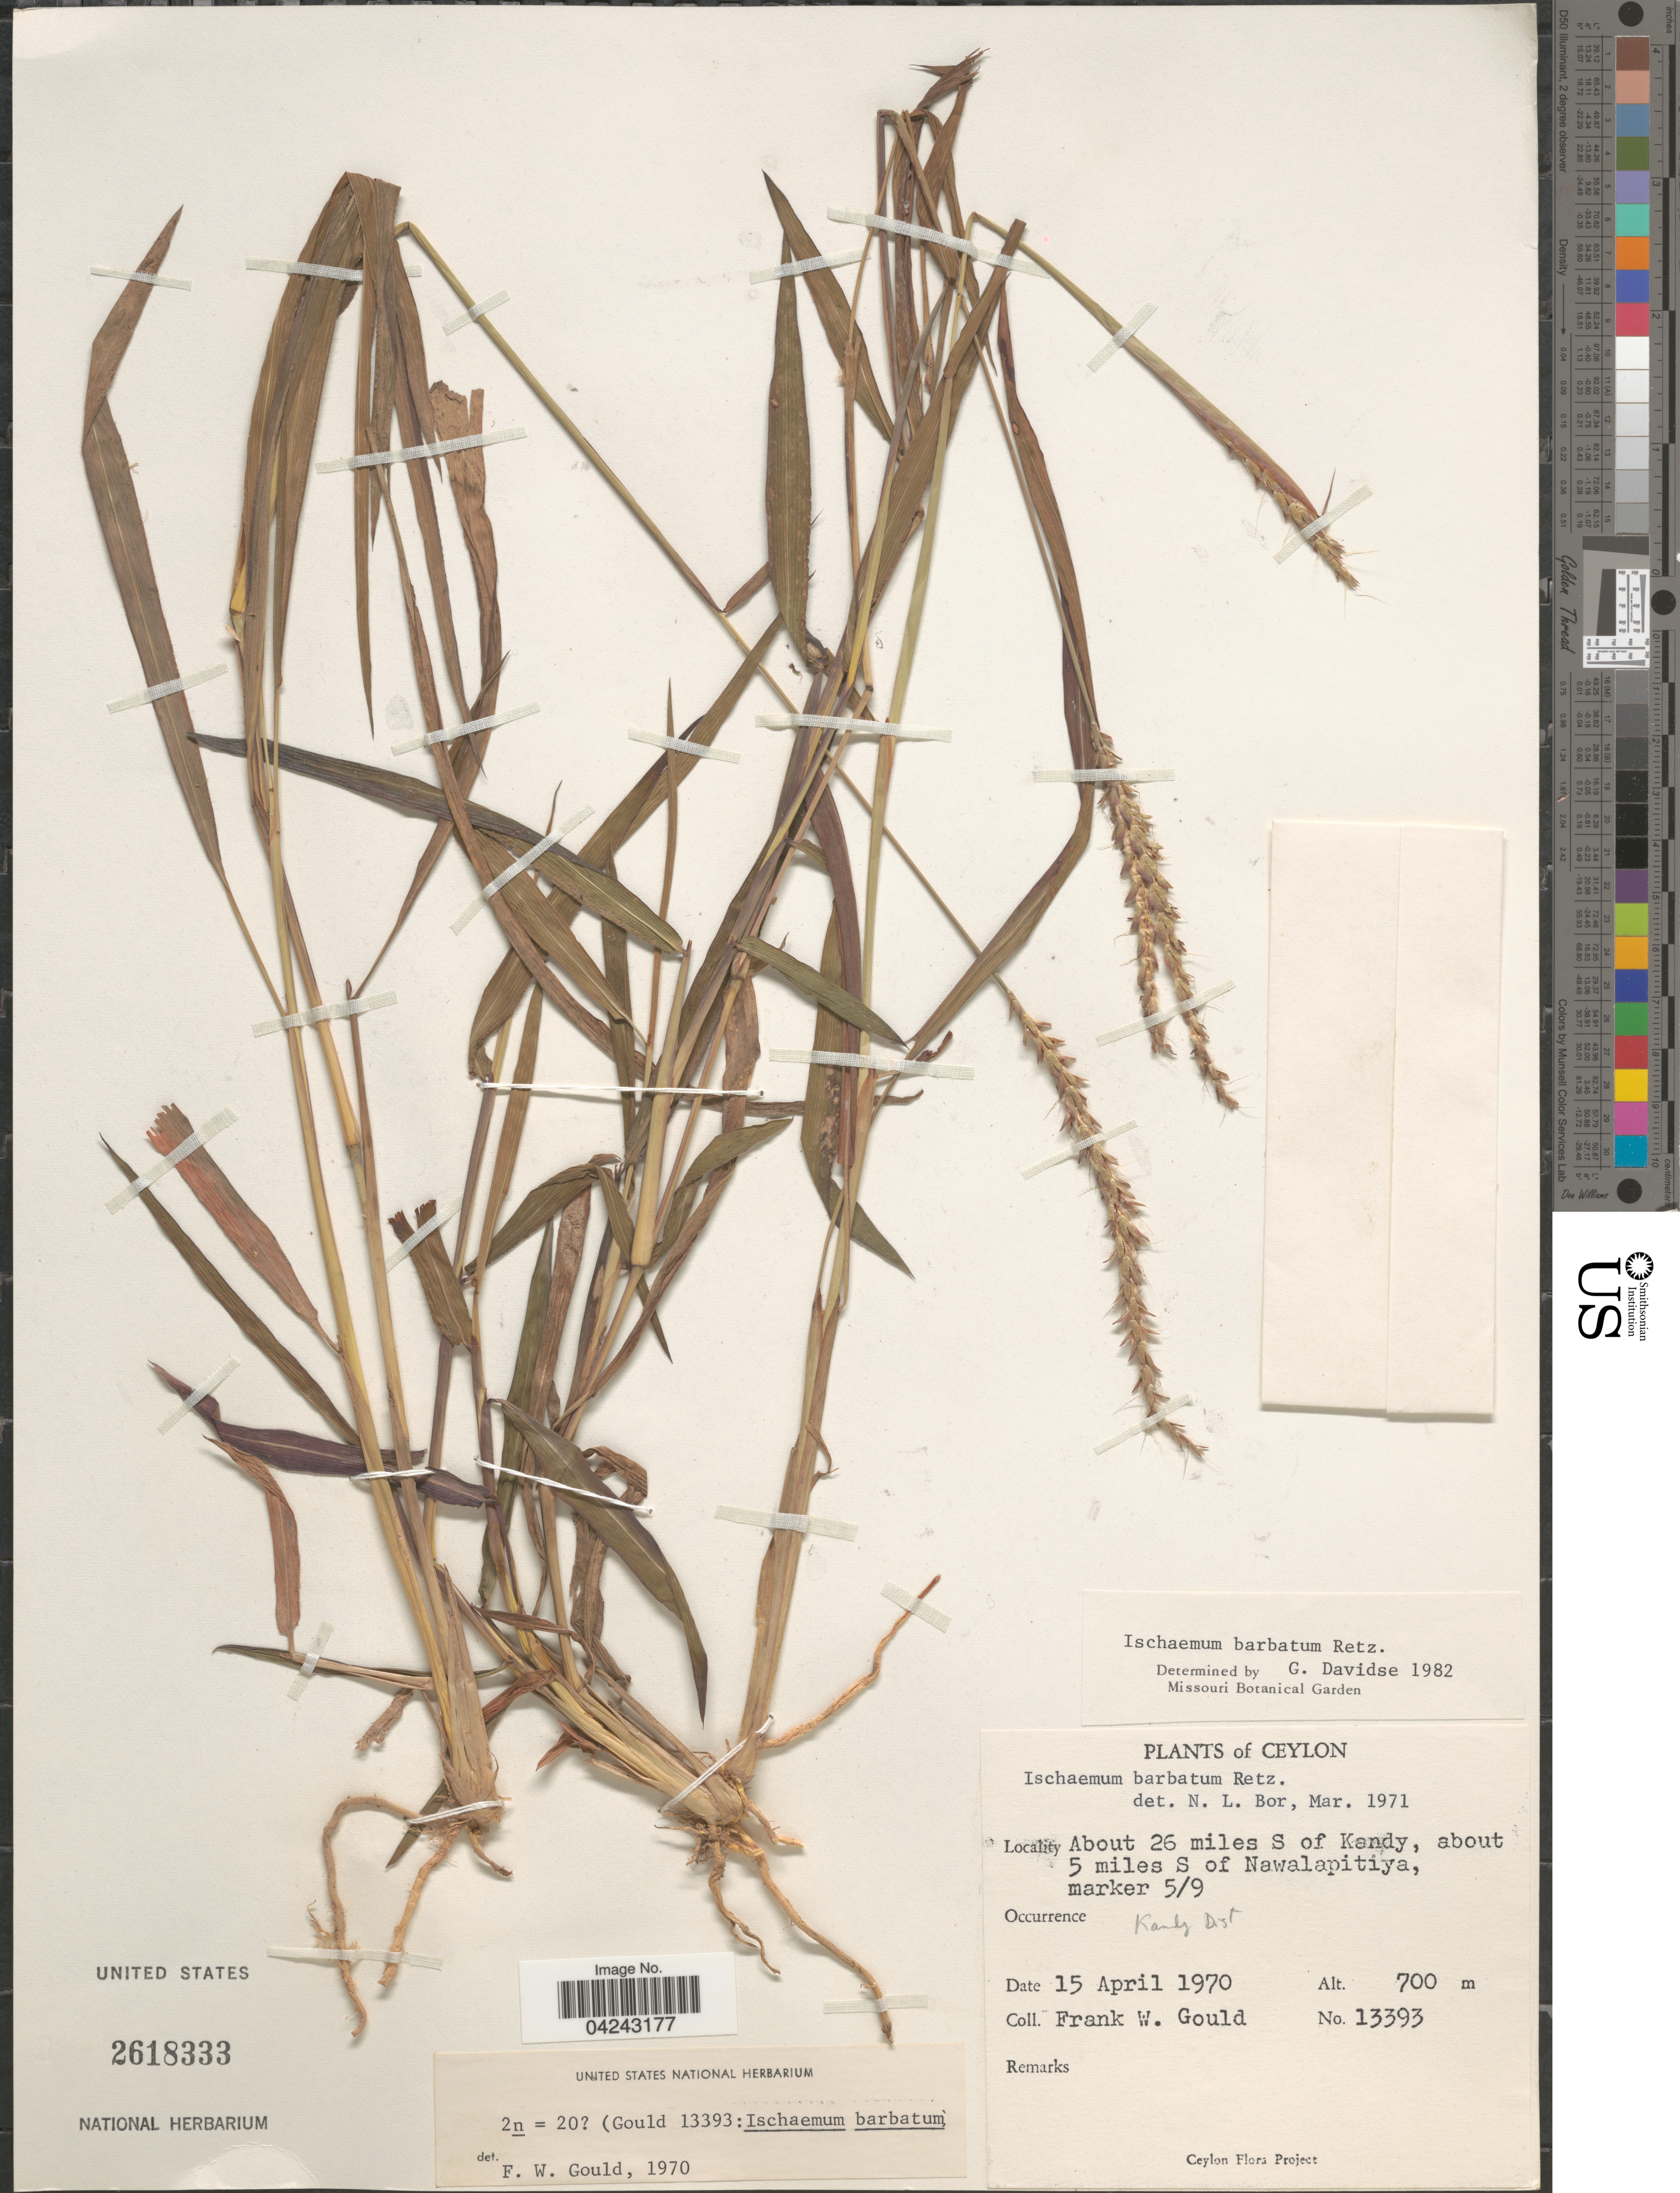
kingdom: Plantae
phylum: Tracheophyta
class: Liliopsida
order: Poales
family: Poaceae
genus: Ischaemum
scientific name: Ischaemum barbatum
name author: Blume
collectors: F. W. Gould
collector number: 13393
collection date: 1970-04-15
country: Sri Lanka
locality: Ceylon. About 26 miles S of Kandy, about 5 miles S of Nawalapitiya, marker 5/9.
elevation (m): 700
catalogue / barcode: US 2618333